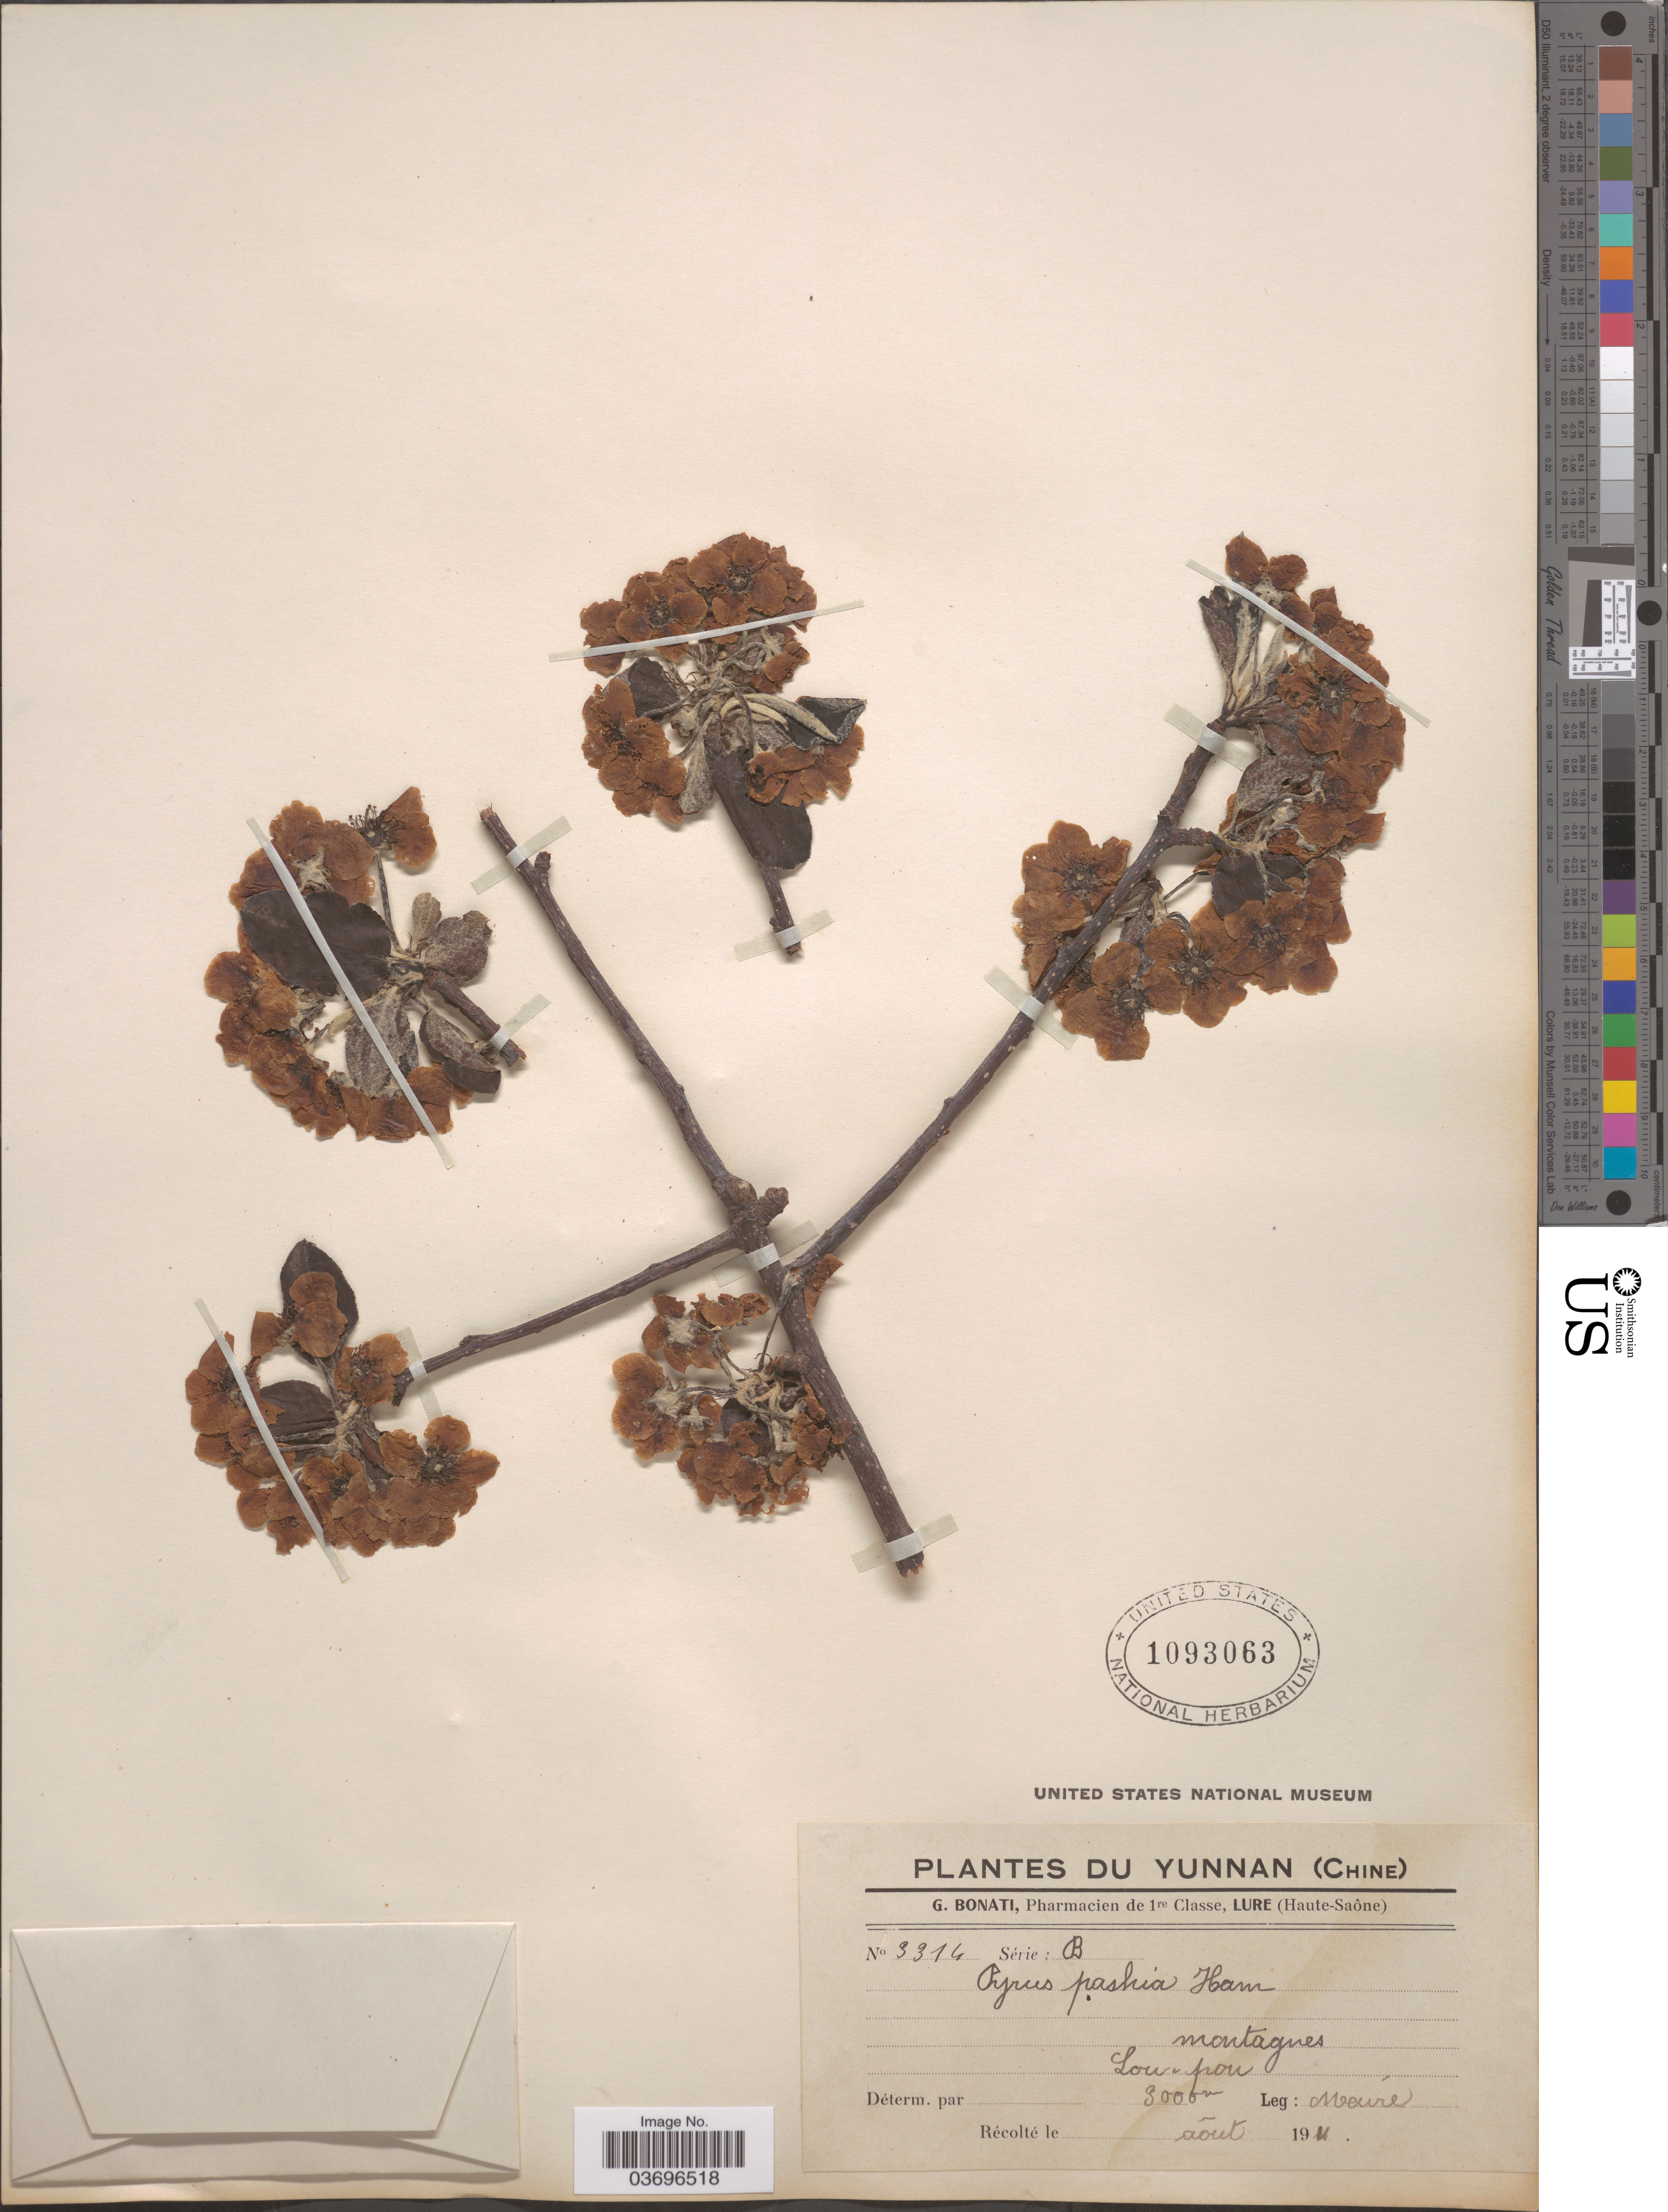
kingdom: Plantae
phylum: Tracheophyta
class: Magnoliopsida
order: Rosales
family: Rosaceae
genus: Pyrus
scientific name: Pyrus pashia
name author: Buch.-Ham. ex D. Don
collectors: Maire, --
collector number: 3314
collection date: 1911-08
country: China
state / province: Yunnan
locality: Montagnes. Lou pou. [interpreted]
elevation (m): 3000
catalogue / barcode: US 1093063